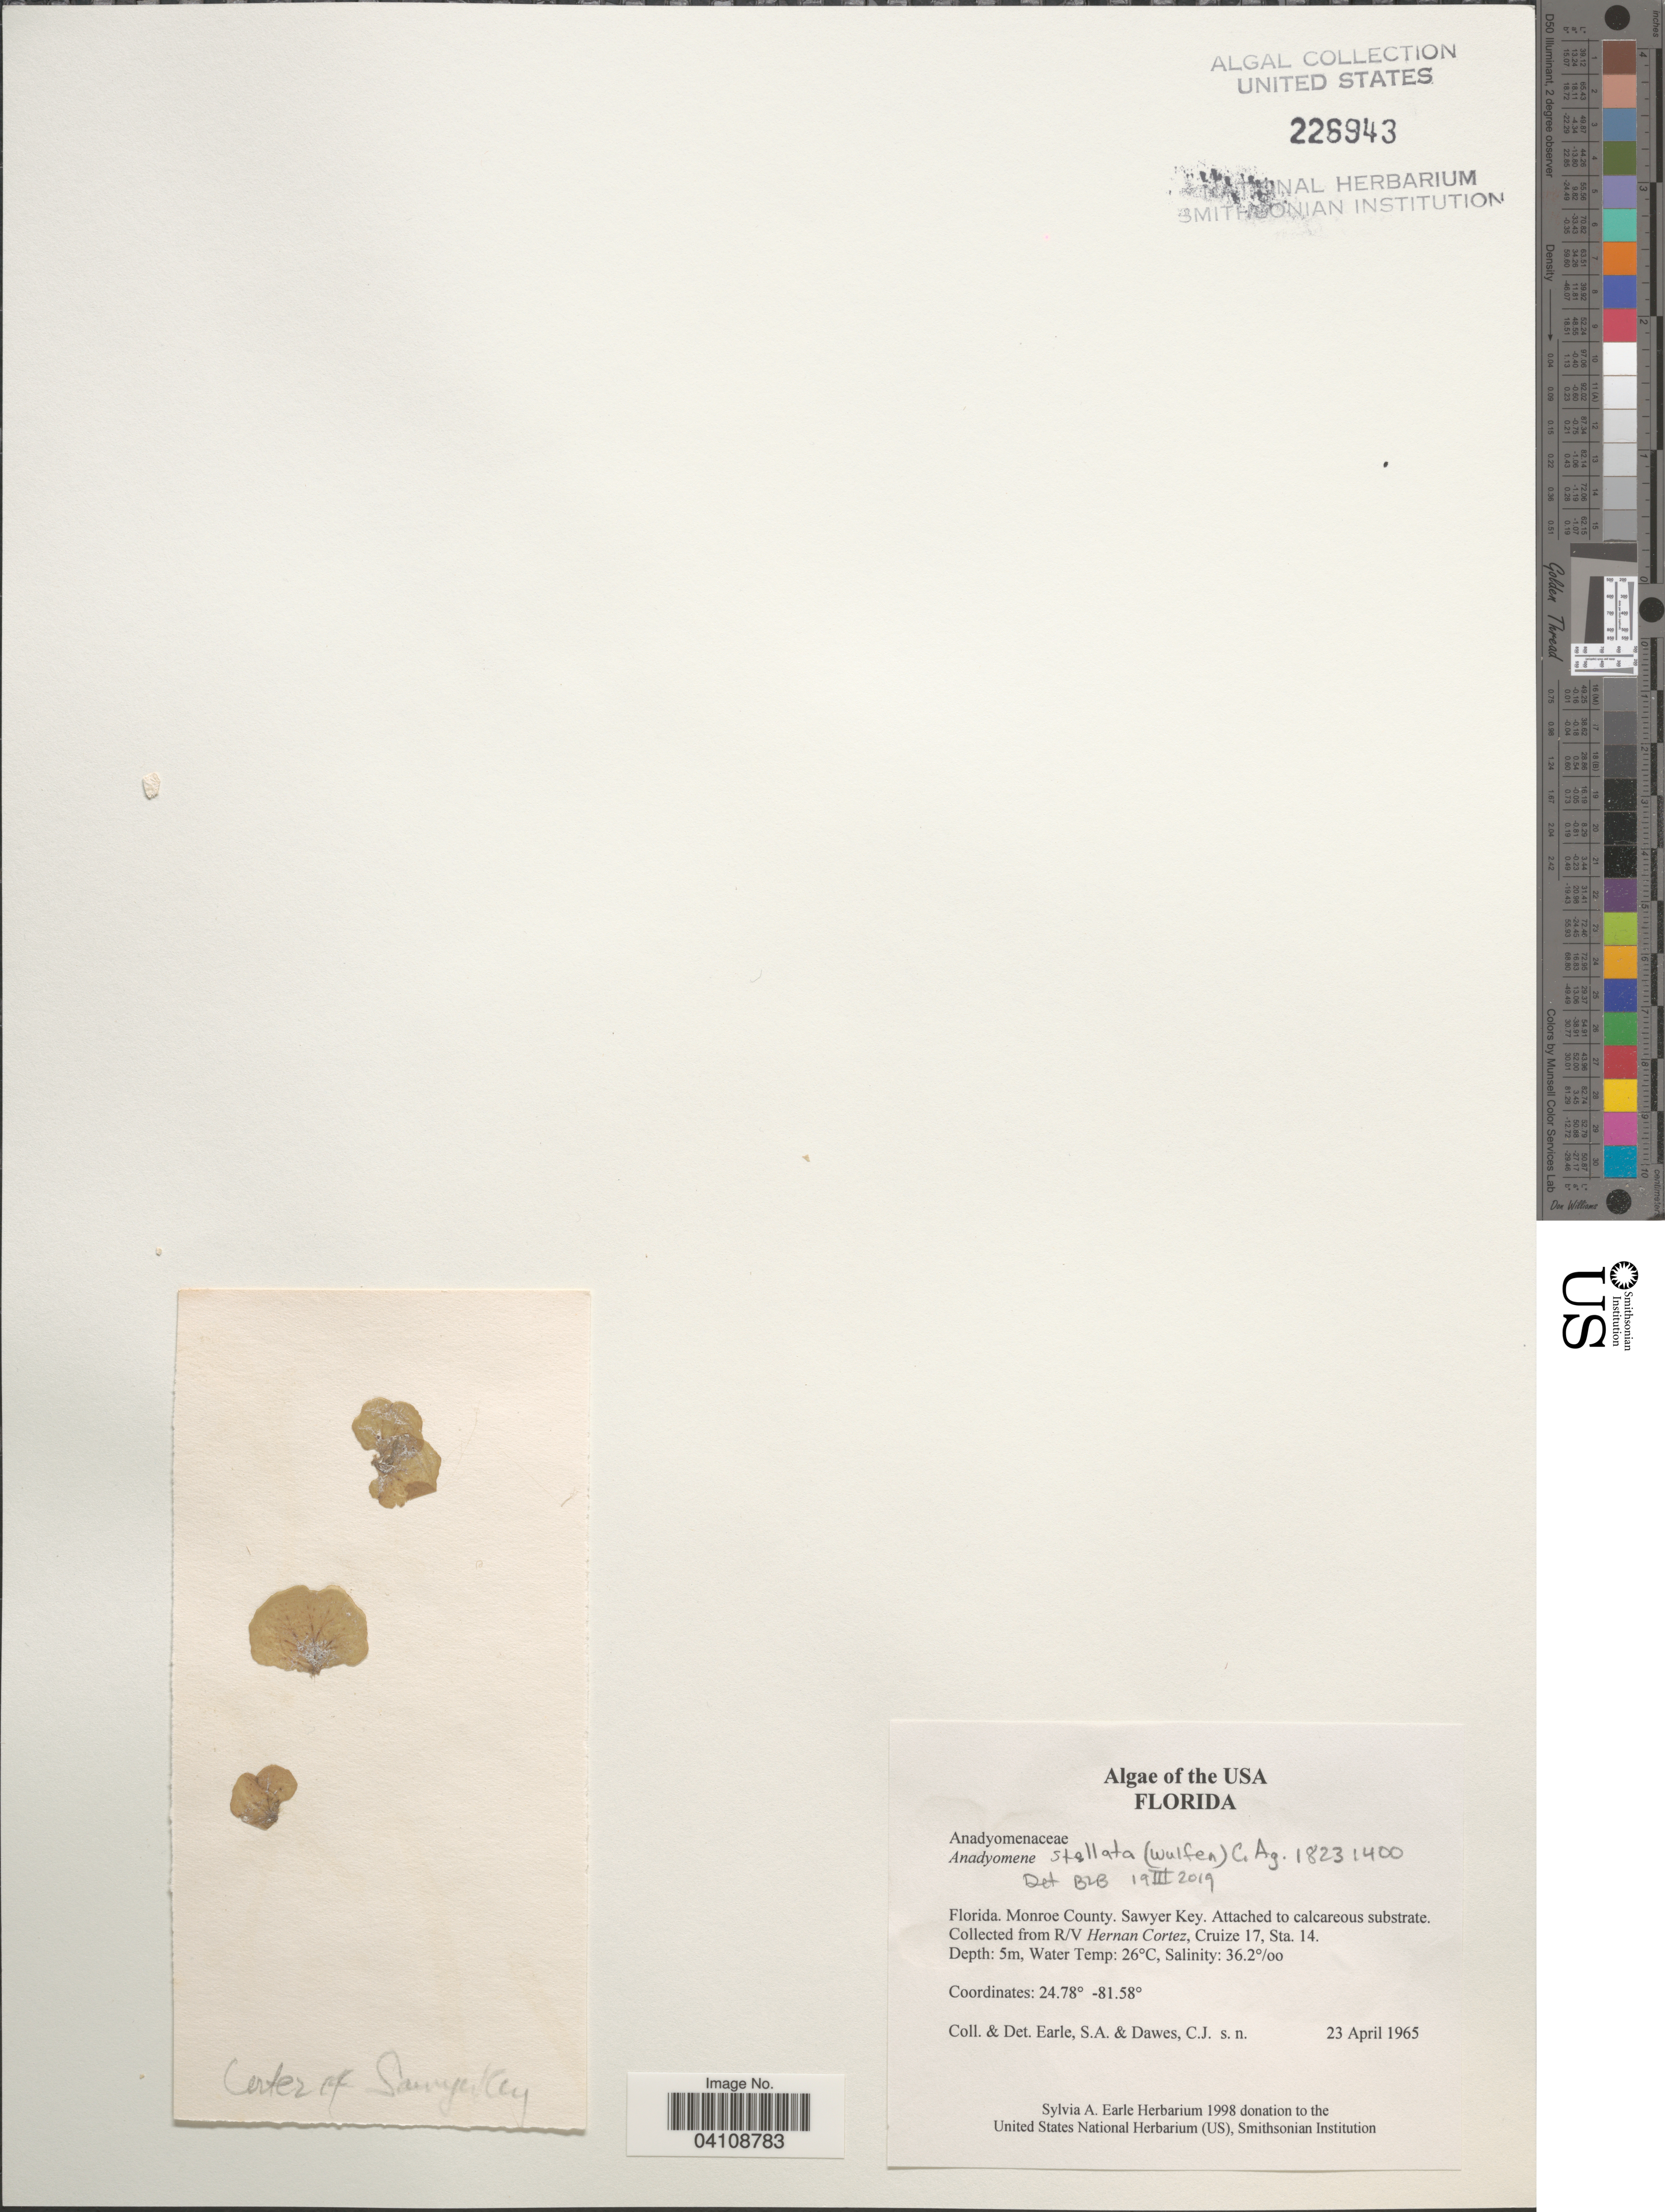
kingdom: Plantae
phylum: Chlorophyta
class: Ulvophyceae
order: Cladophorales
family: Anadyomenaceae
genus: Anadyomene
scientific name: Anadyomene stellata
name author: (Wulfen) C. Agardh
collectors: S. A. Earle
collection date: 1965-04-23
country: United States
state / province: Florida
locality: Monroe County. Sawyer Key. R/V Hernan Cortez, Cruize 17, Sta. 14.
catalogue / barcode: US 226943